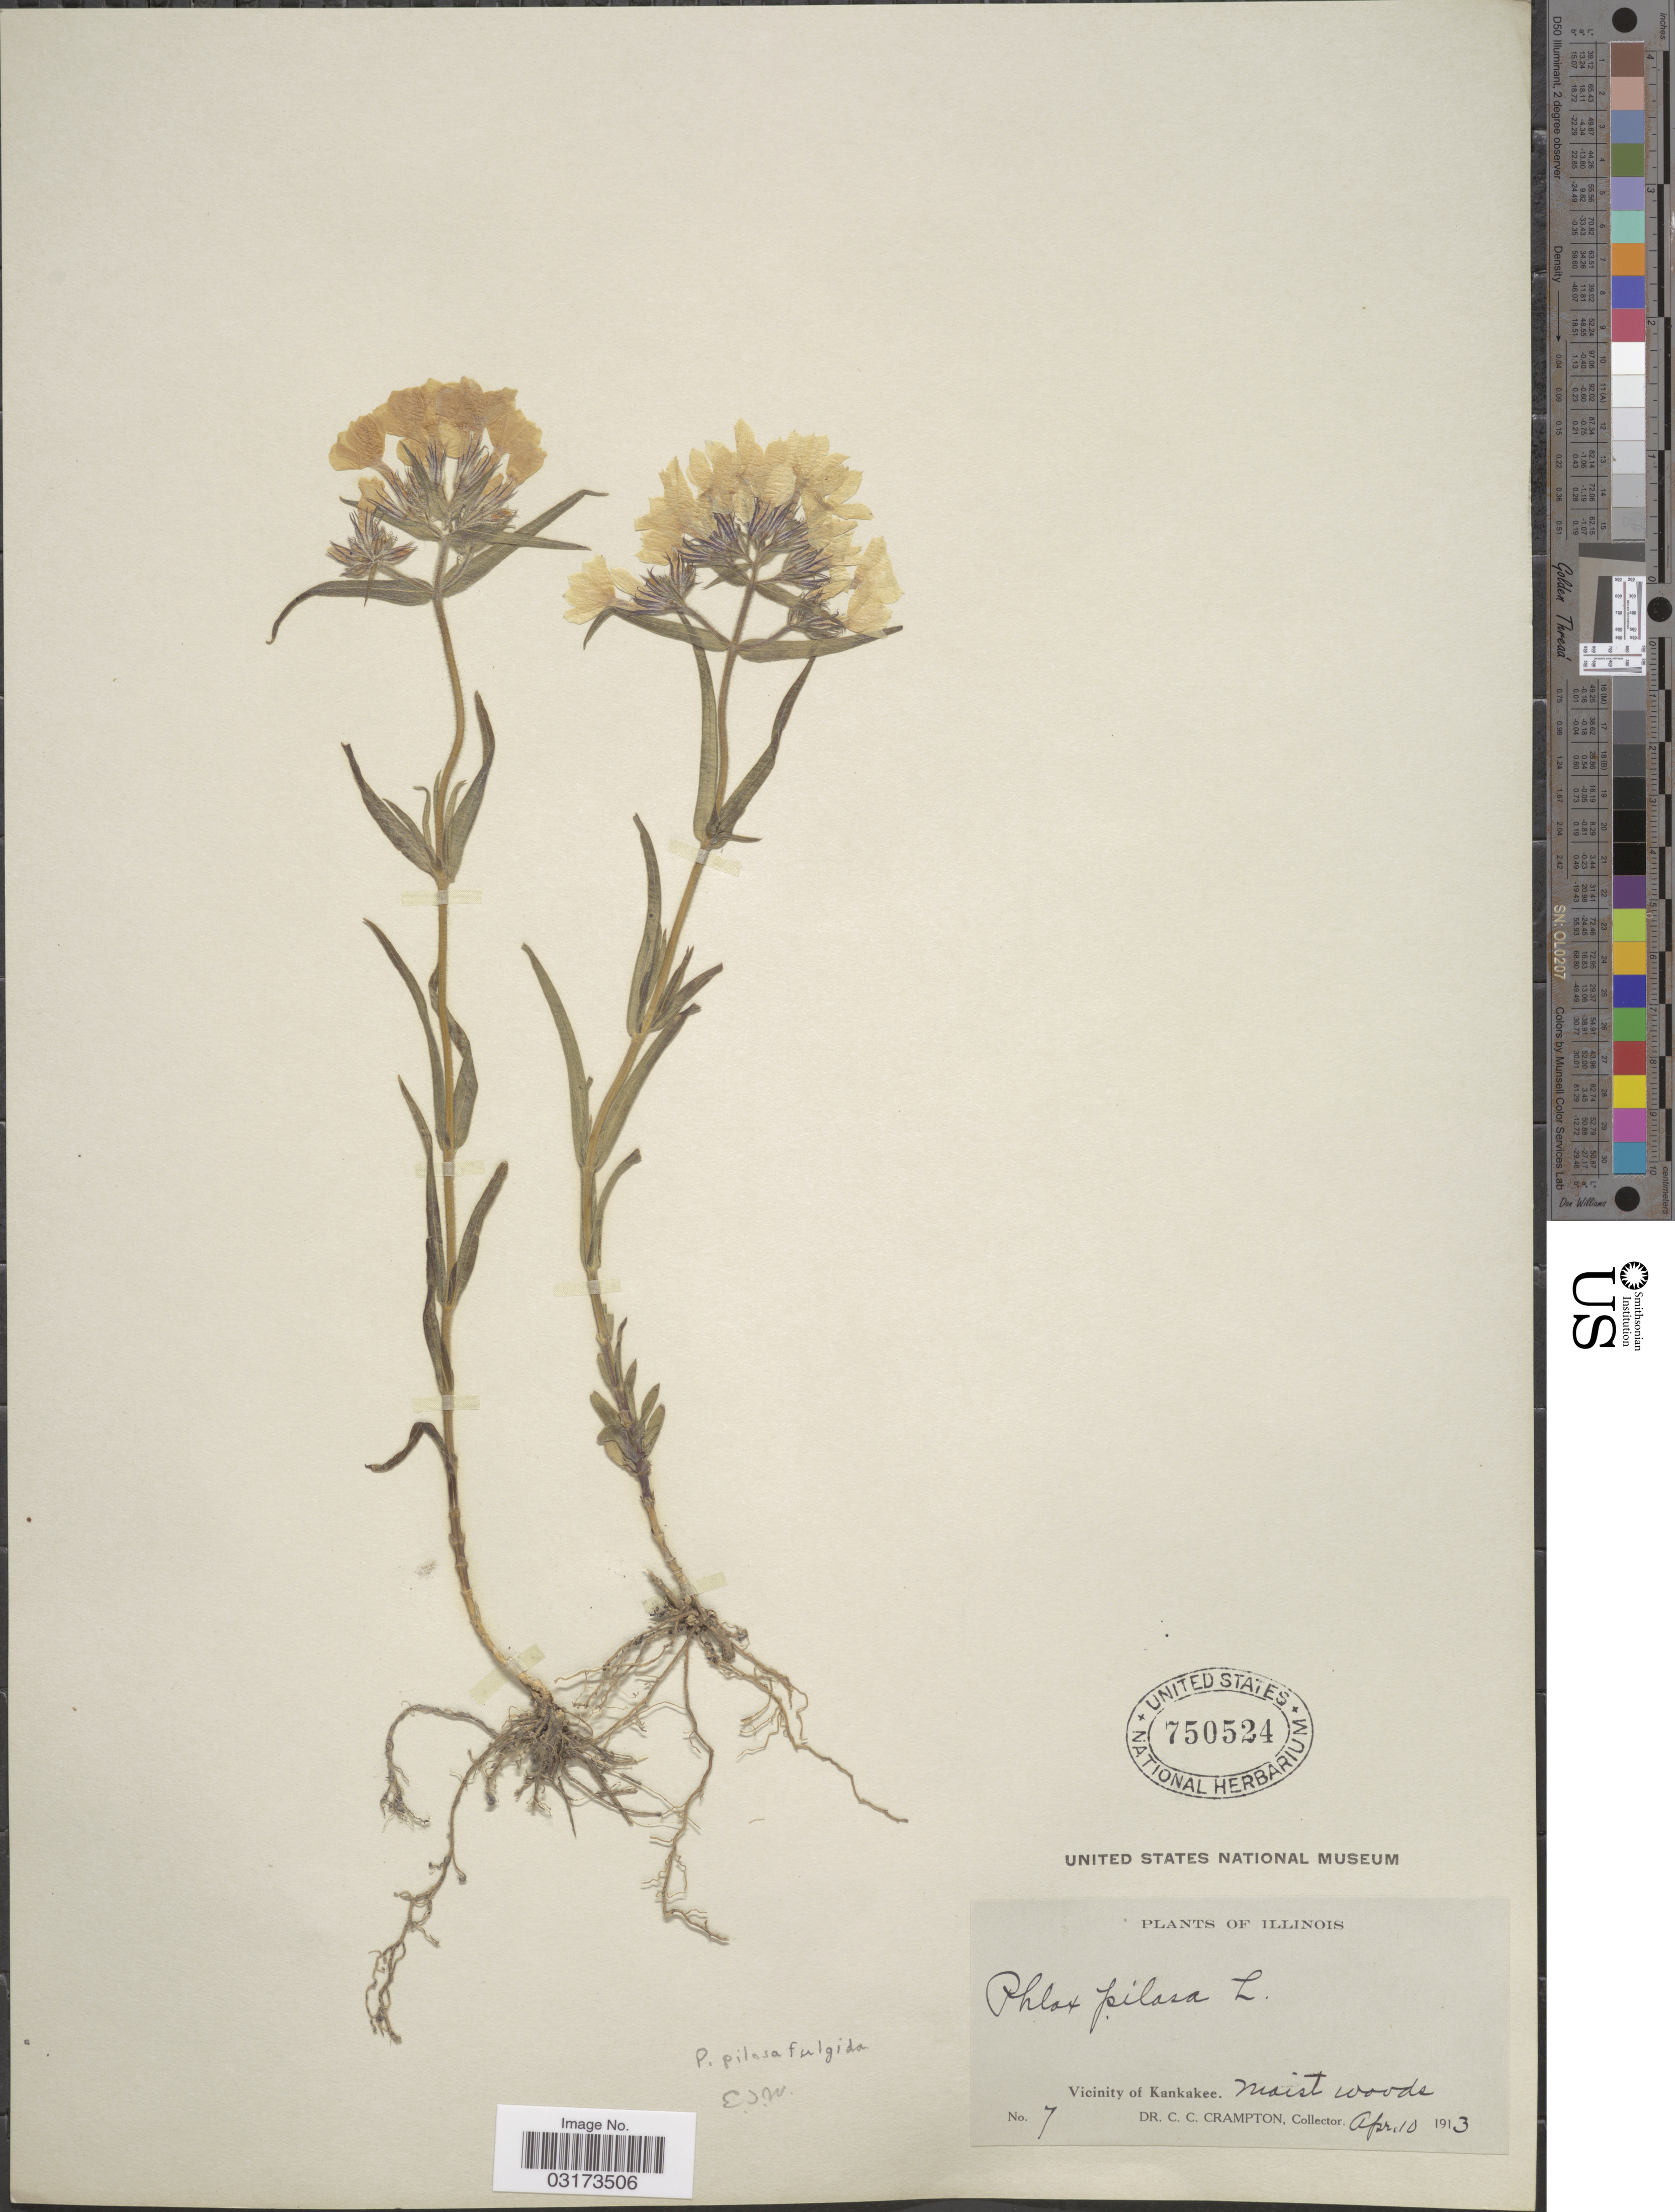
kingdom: Plantae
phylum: Tracheophyta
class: Magnoliopsida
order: Ericales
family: Polemoniaceae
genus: Phlox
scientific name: Phlox pilosa subsp. fulgida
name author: (Wherry) Wherry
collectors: C. Crampton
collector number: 7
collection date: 1913-04-10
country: United States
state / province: Illinois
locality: Vicinity of Kankakee.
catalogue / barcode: US 750524